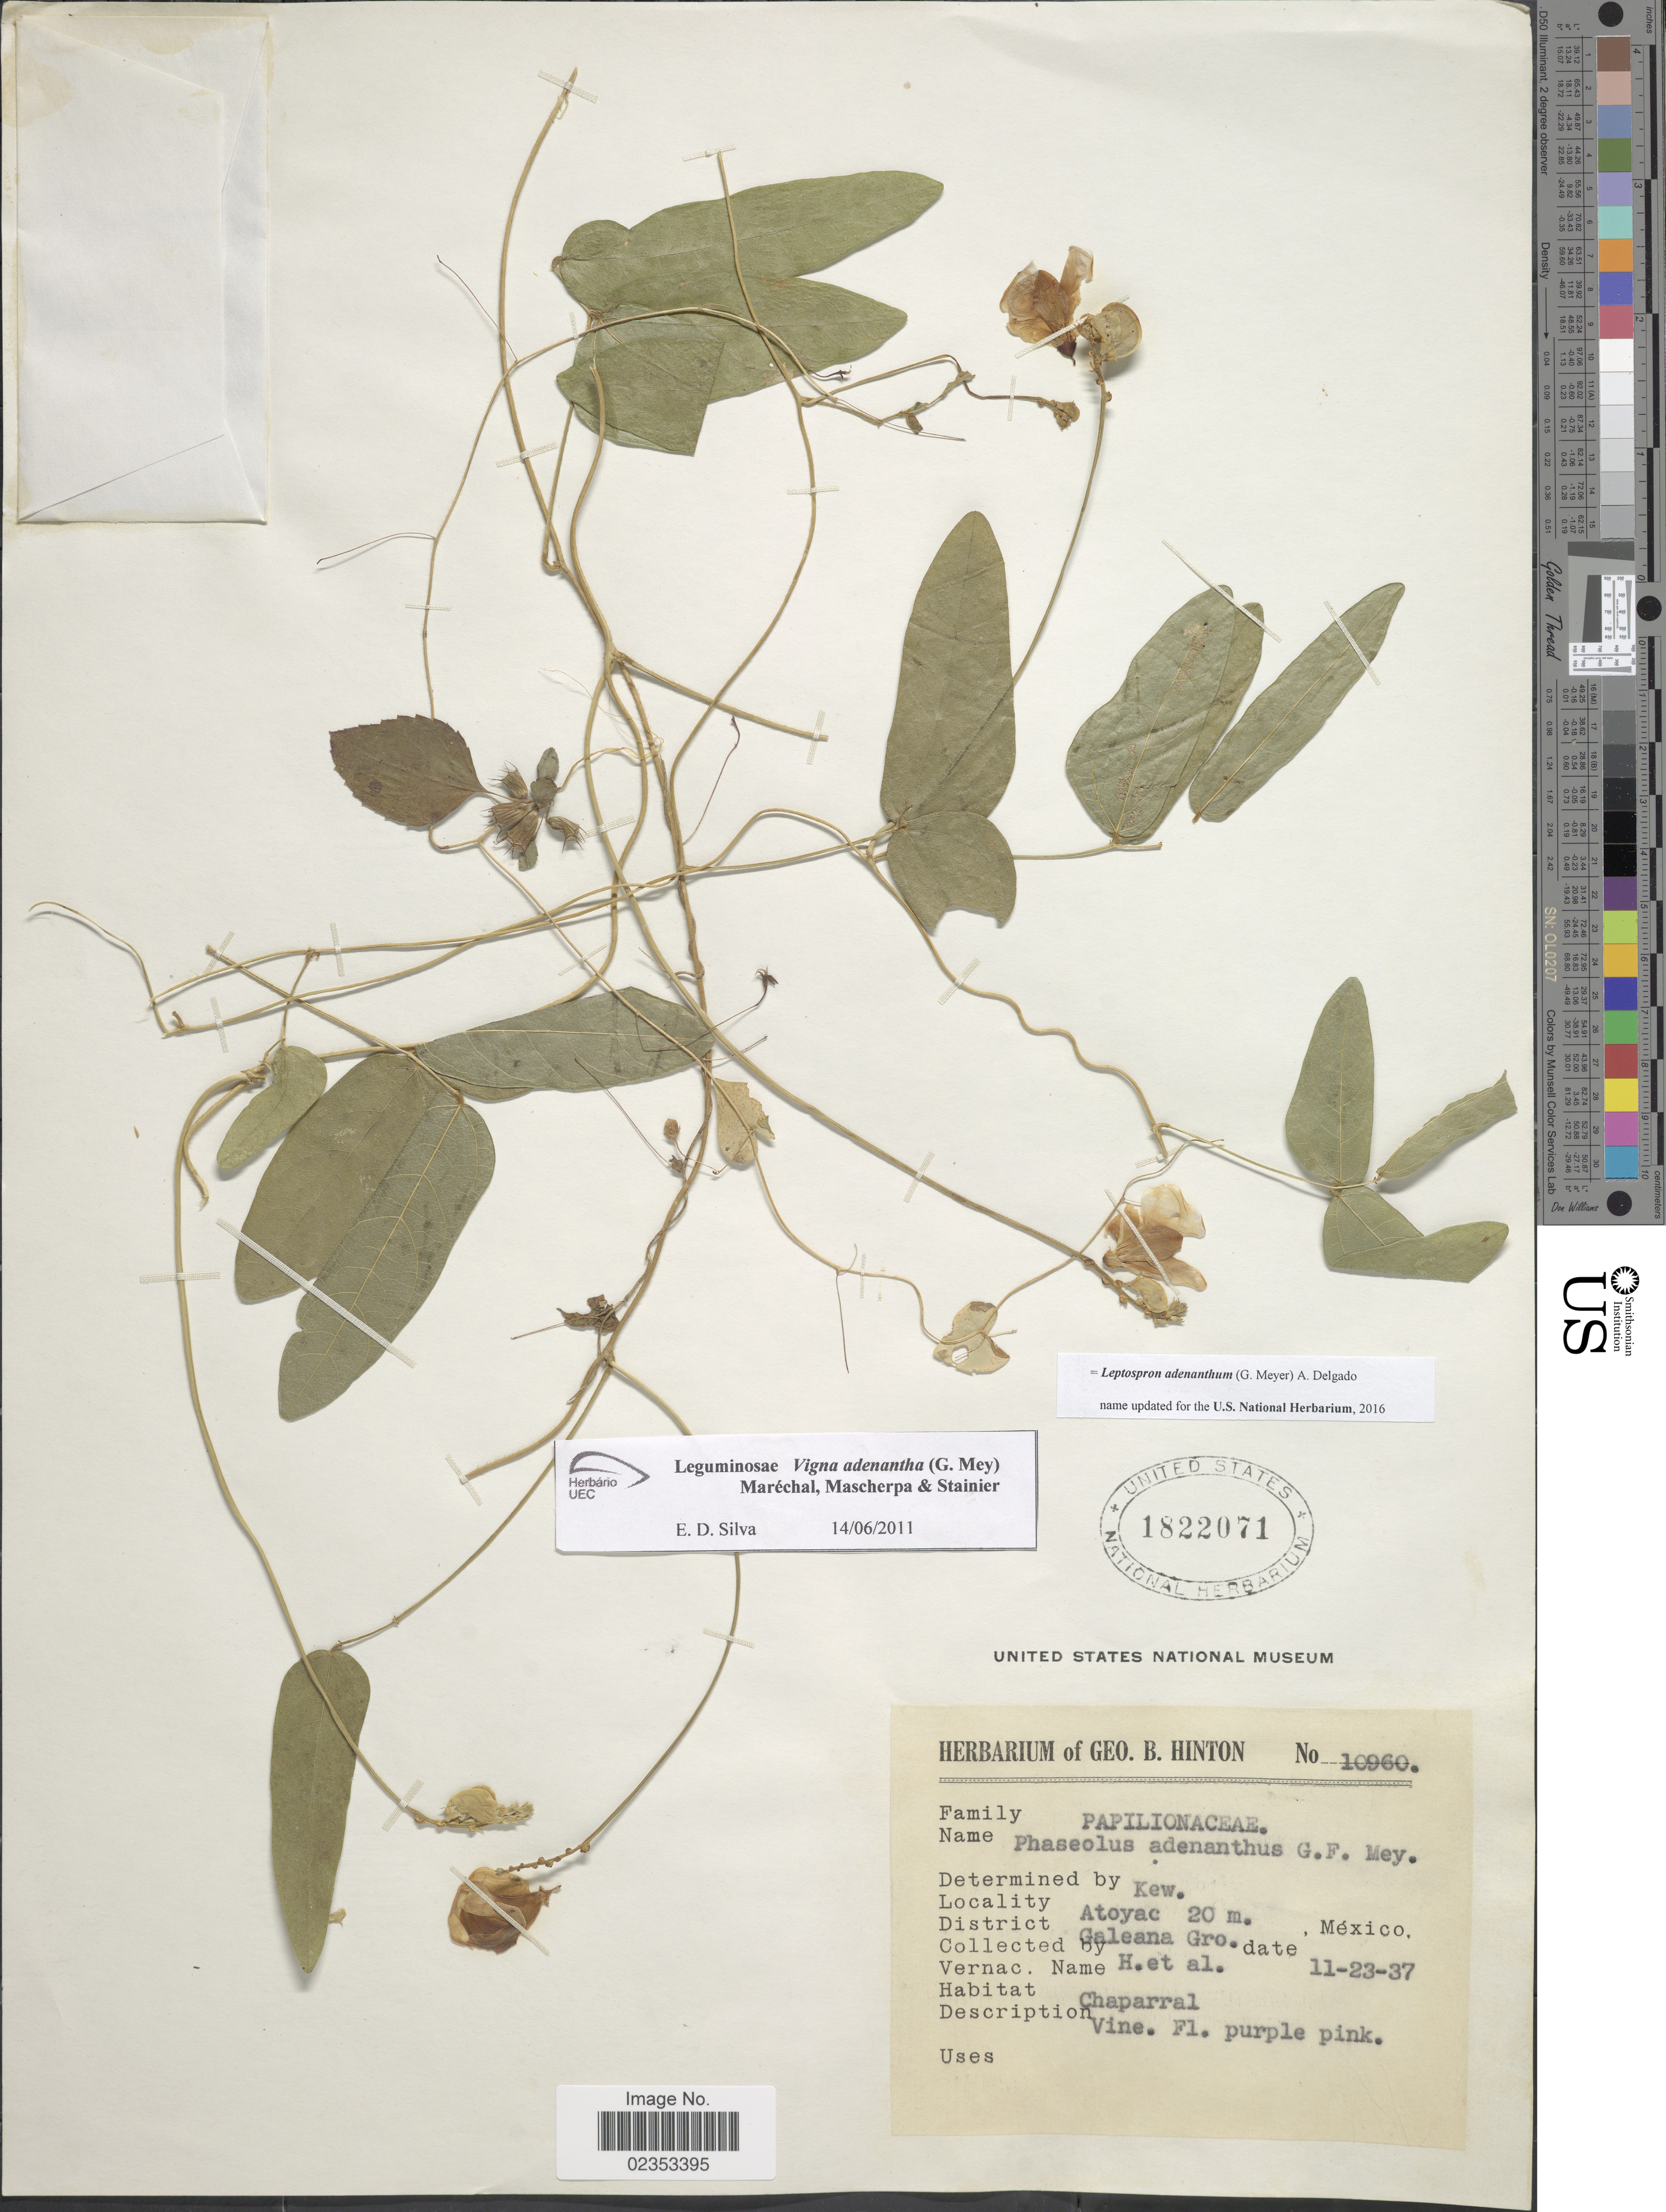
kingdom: Plantae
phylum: Tracheophyta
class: Magnoliopsida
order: Fabales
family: Fabaceae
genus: Leptospron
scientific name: Leptospron adenanthum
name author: (G. Mey.) A. Delgado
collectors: G. B. Hinton & et al.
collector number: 10960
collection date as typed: Transcribed d/m/y: 23/11/37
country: Mexico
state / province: Guerrero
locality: Atoyac, District Galeana, chaparral.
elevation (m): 20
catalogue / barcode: US 1822071